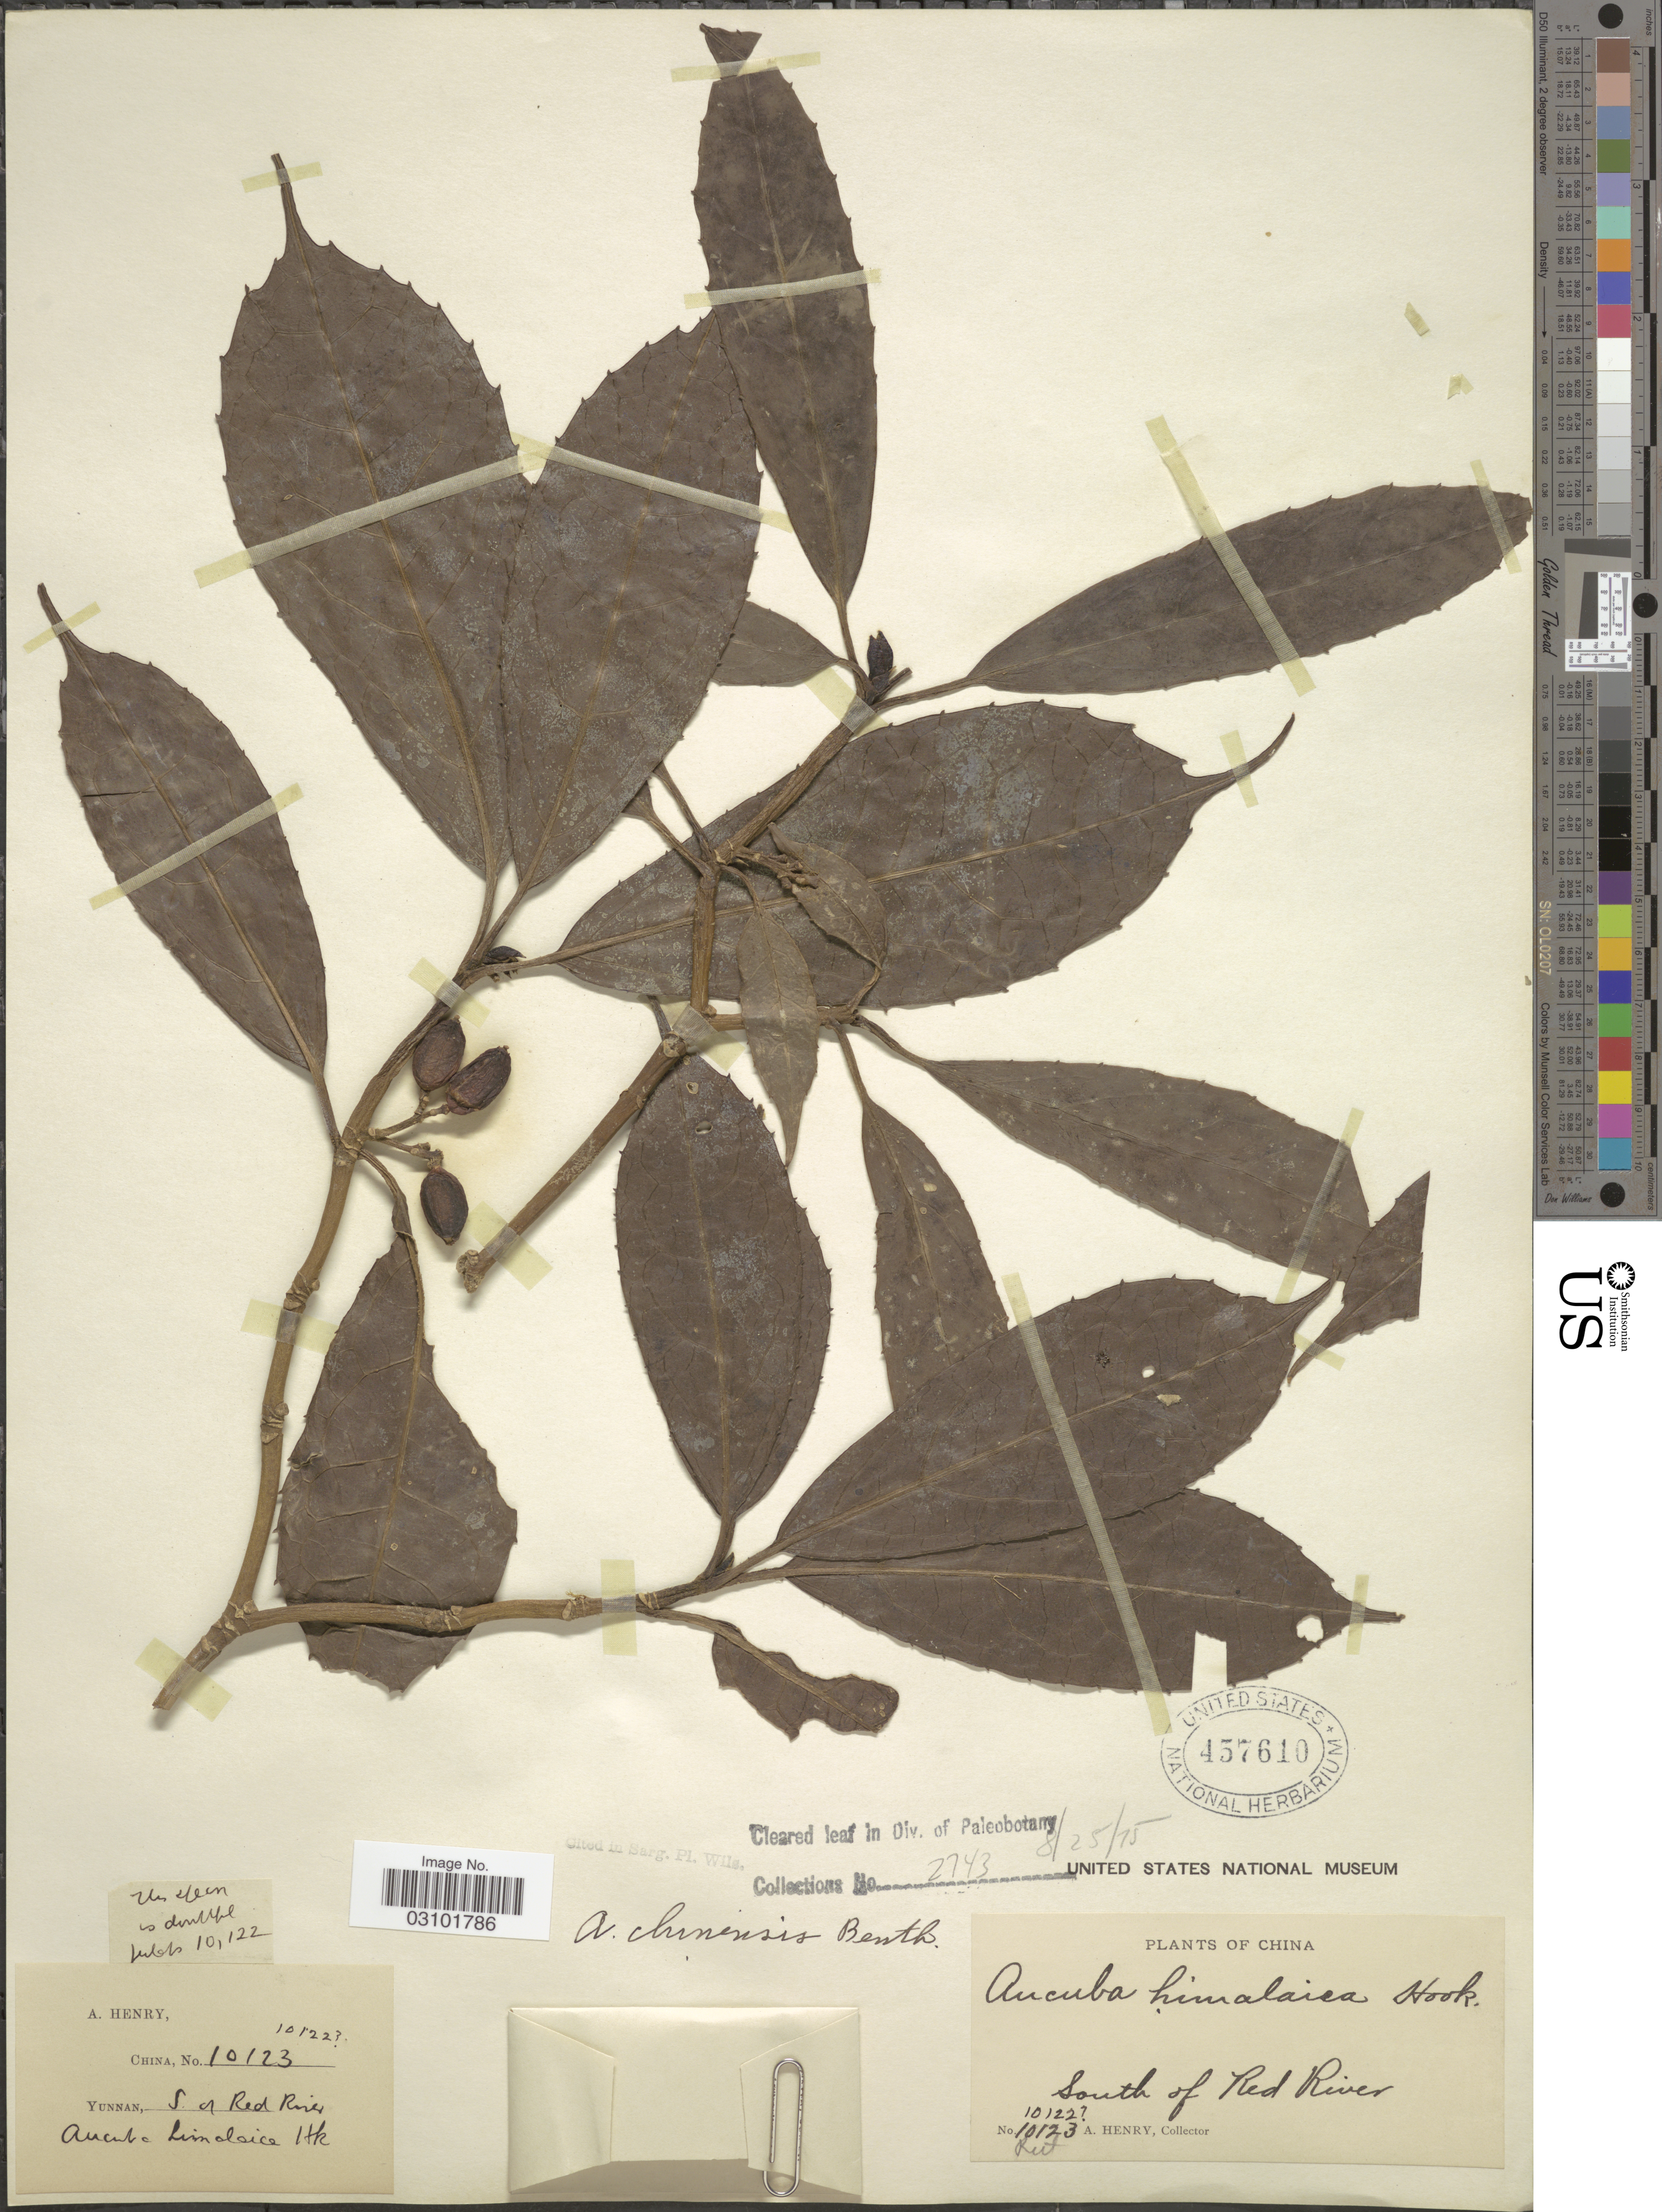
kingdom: Plantae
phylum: Tracheophyta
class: Magnoliopsida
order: Garryales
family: Garryaceae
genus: Aucuba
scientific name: Aucuba chinensis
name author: Benth.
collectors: A. Henry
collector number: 1022/10123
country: China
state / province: Yunnan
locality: South of Red River.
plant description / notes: Henry 10123 B is cited as the type of Aucuba chinensis f. angustifolia Rehder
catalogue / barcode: US 457610